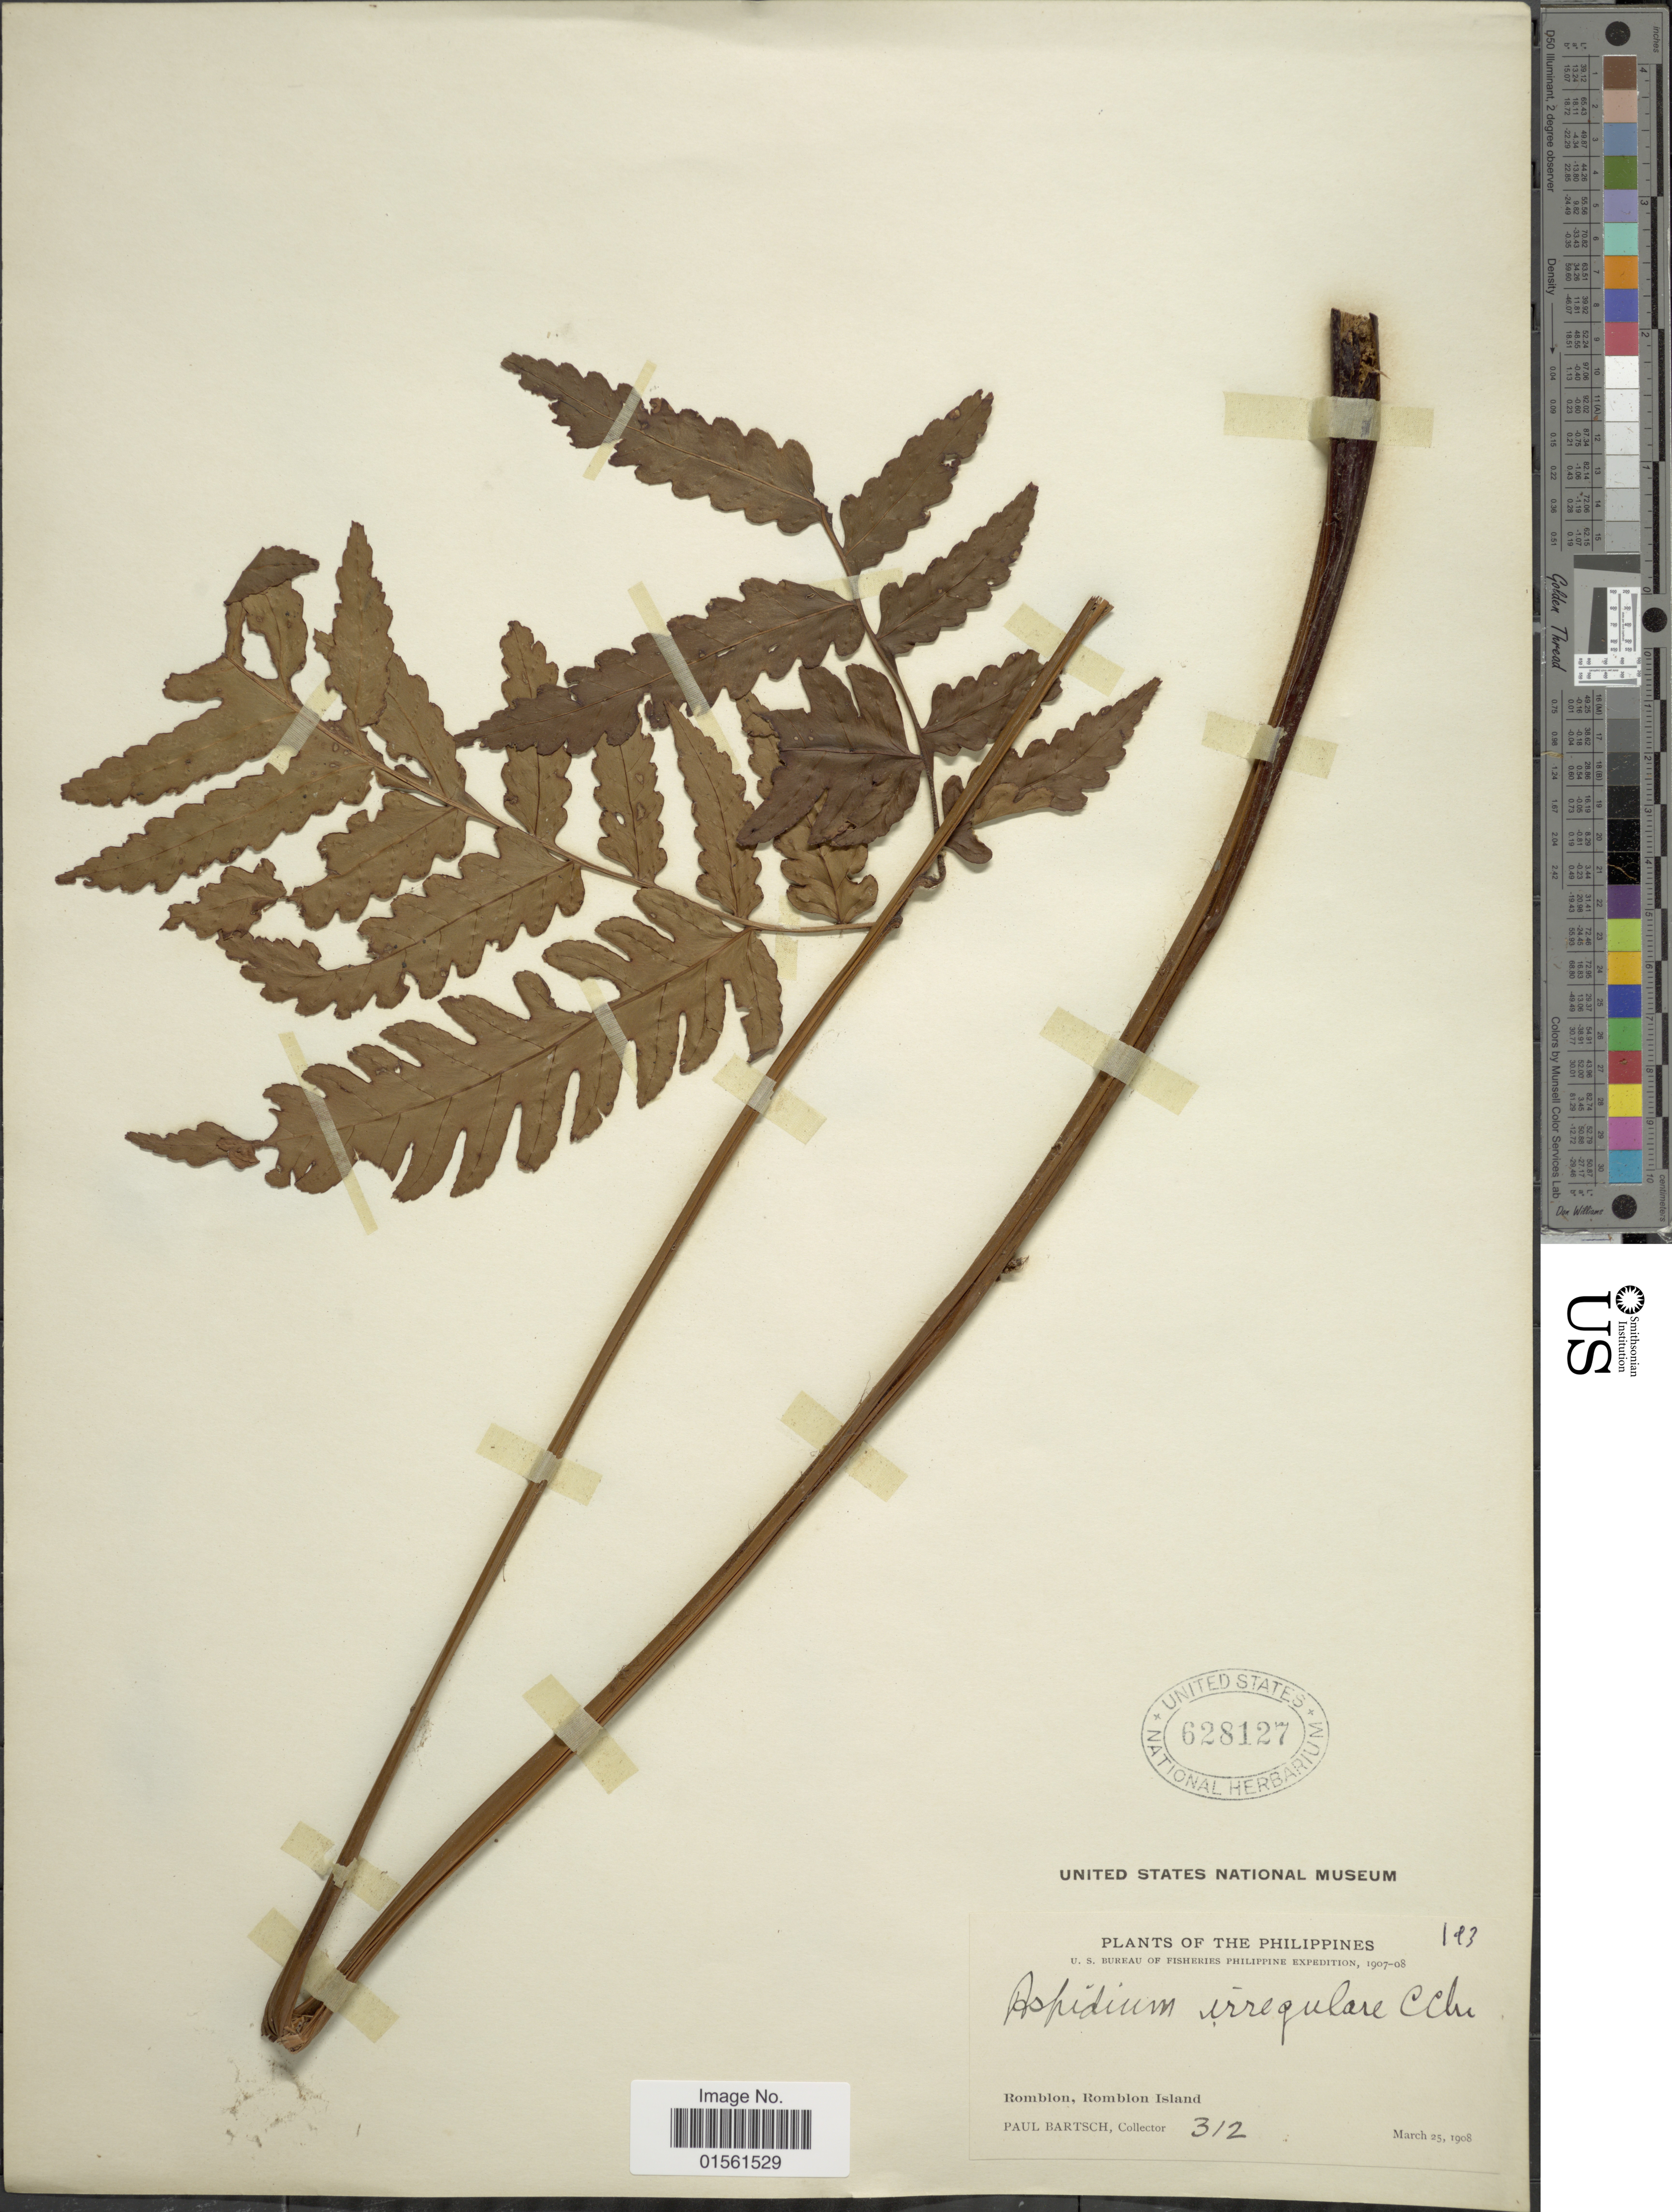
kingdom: Plantae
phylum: Tracheophyta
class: Polypodiopsida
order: Polypodiales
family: Dryopteridaceae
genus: Pleocnemia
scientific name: Pleocnemia brongniartii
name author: (Bory) Holttum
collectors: P. Bartsch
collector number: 312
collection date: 1908-03-25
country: Philippines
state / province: Mimaropa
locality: Philippines, Romblon, Romblon Island.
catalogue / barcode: US 628127